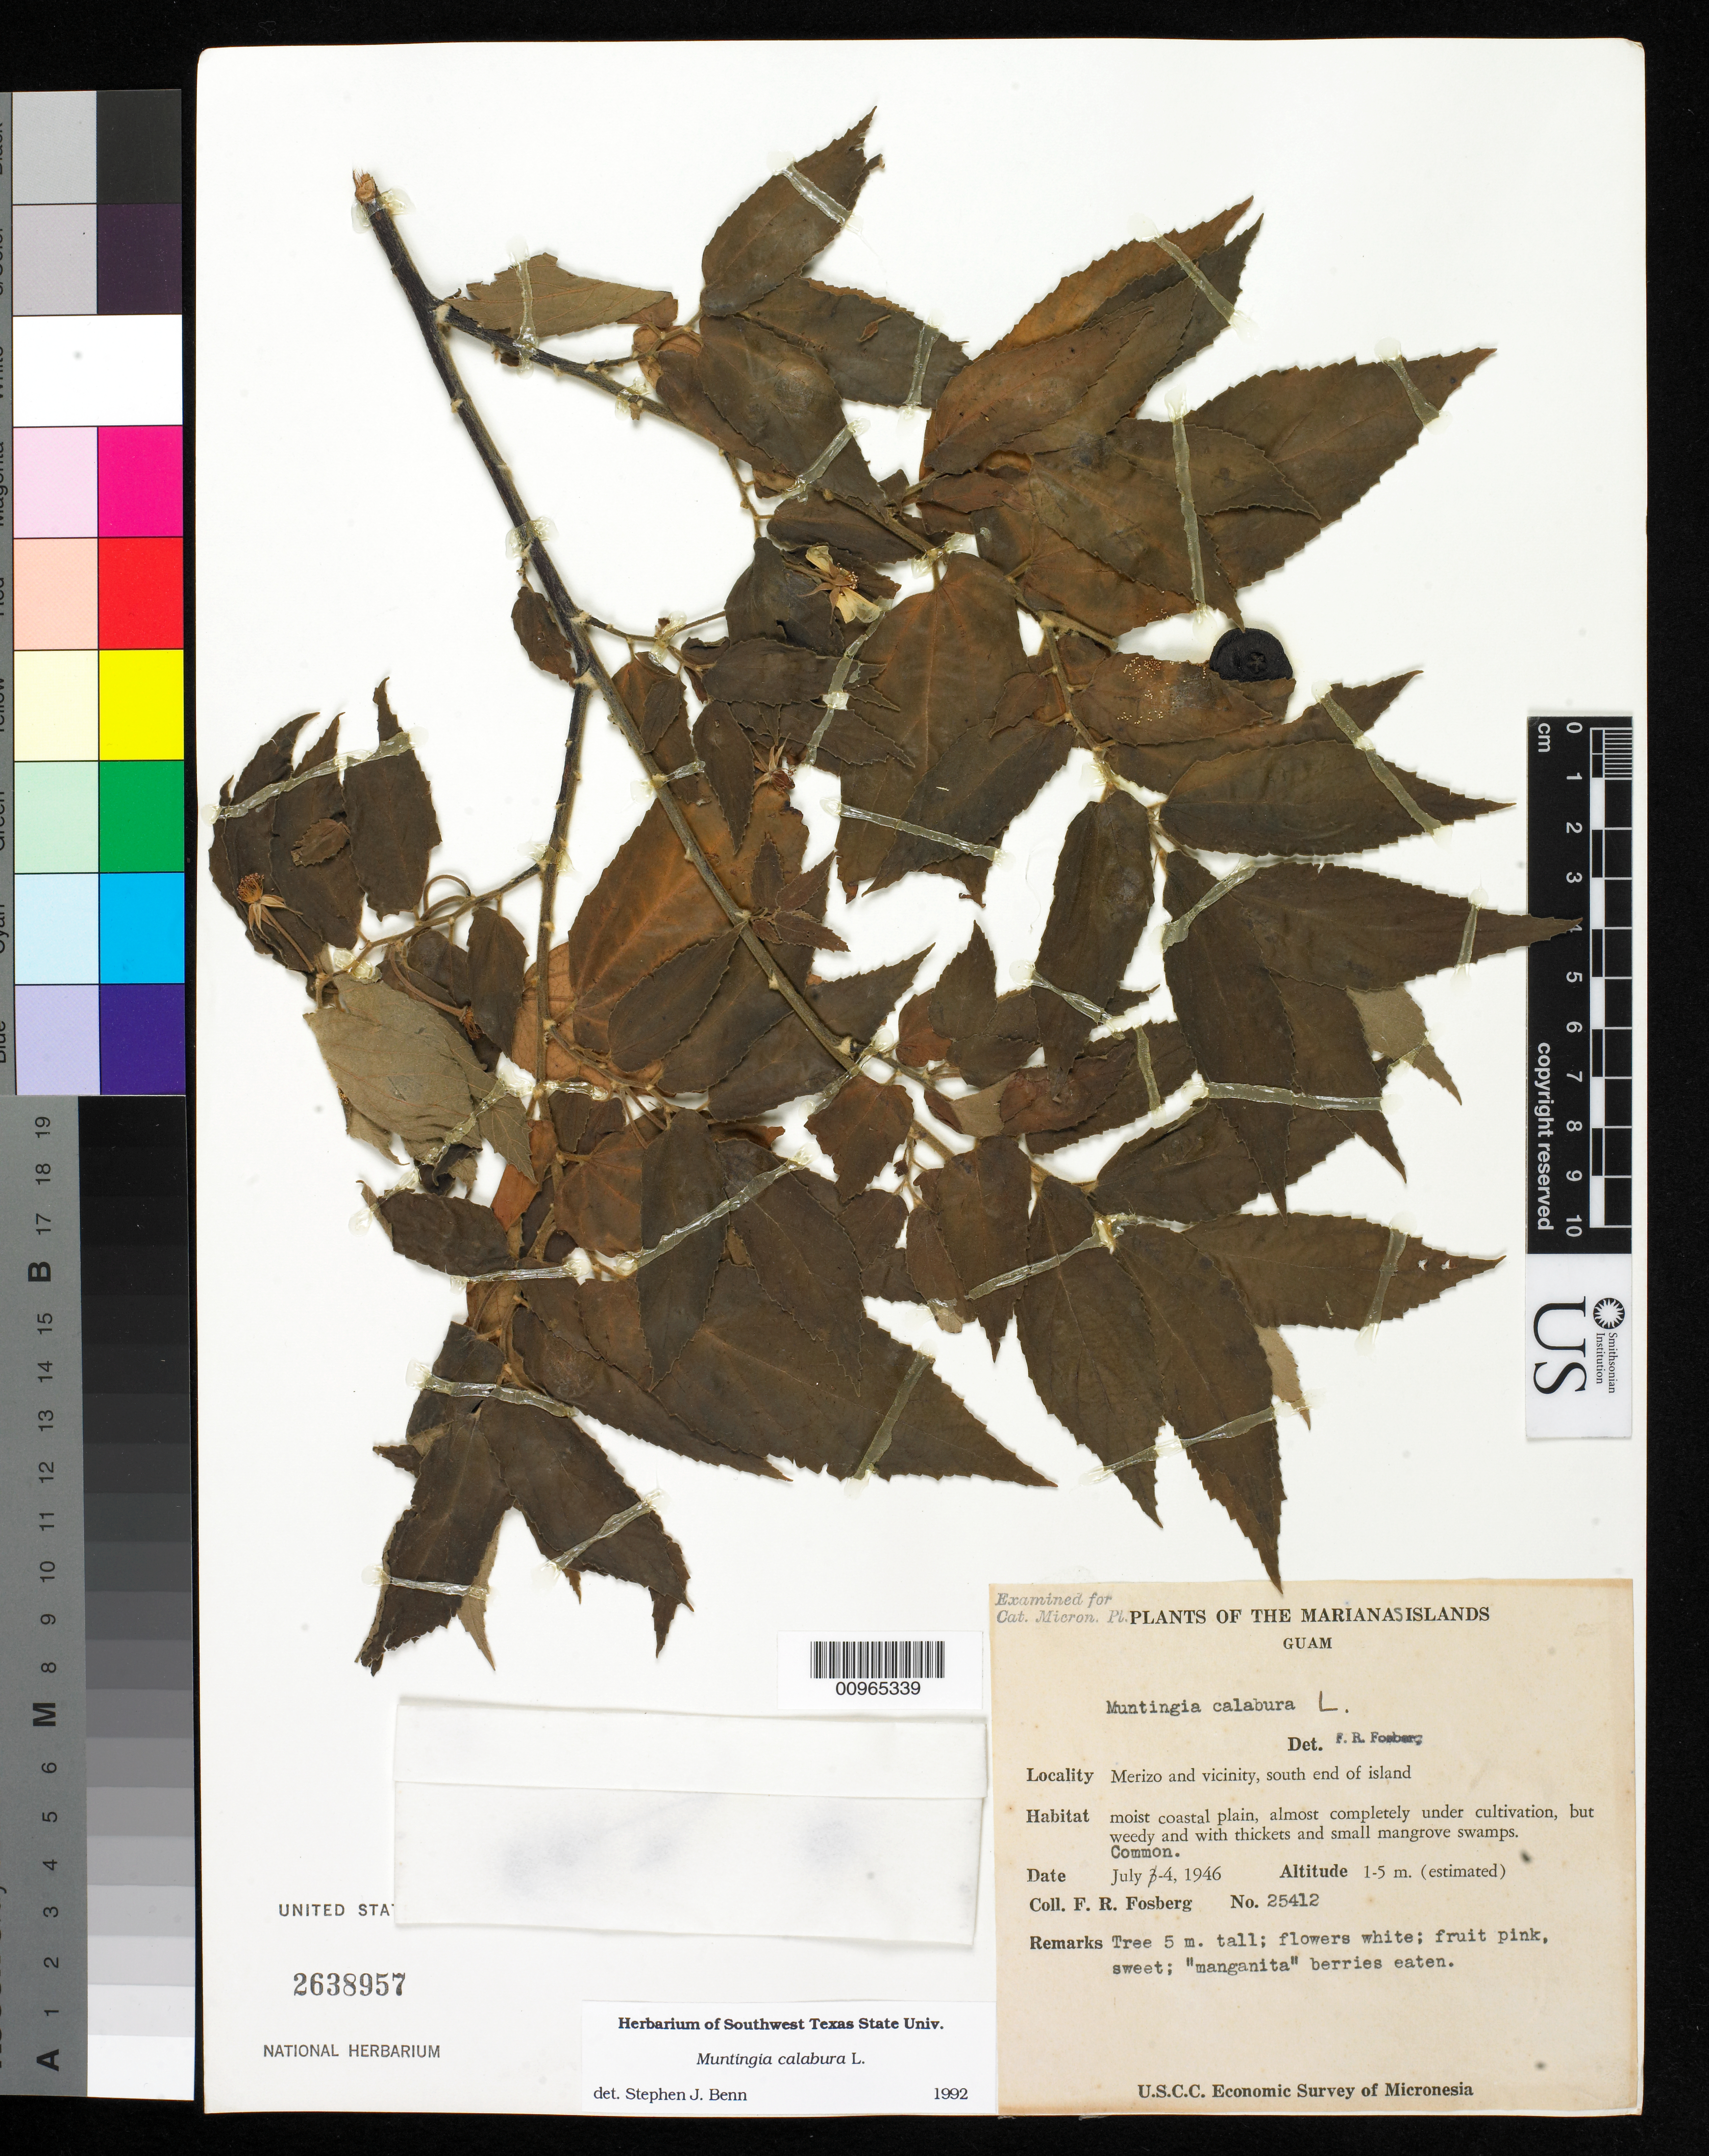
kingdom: Plantae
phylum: Tracheophyta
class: Magnoliopsida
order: Malvales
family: Muntingiaceae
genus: Muntingia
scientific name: Muntingia calabura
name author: L.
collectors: F. R. Fosberg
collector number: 25412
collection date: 1946-07-04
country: Guam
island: Guam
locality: Merizo and vicinity, south end of island, Guam, Marianas Islands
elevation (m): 1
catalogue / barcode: US 2638957